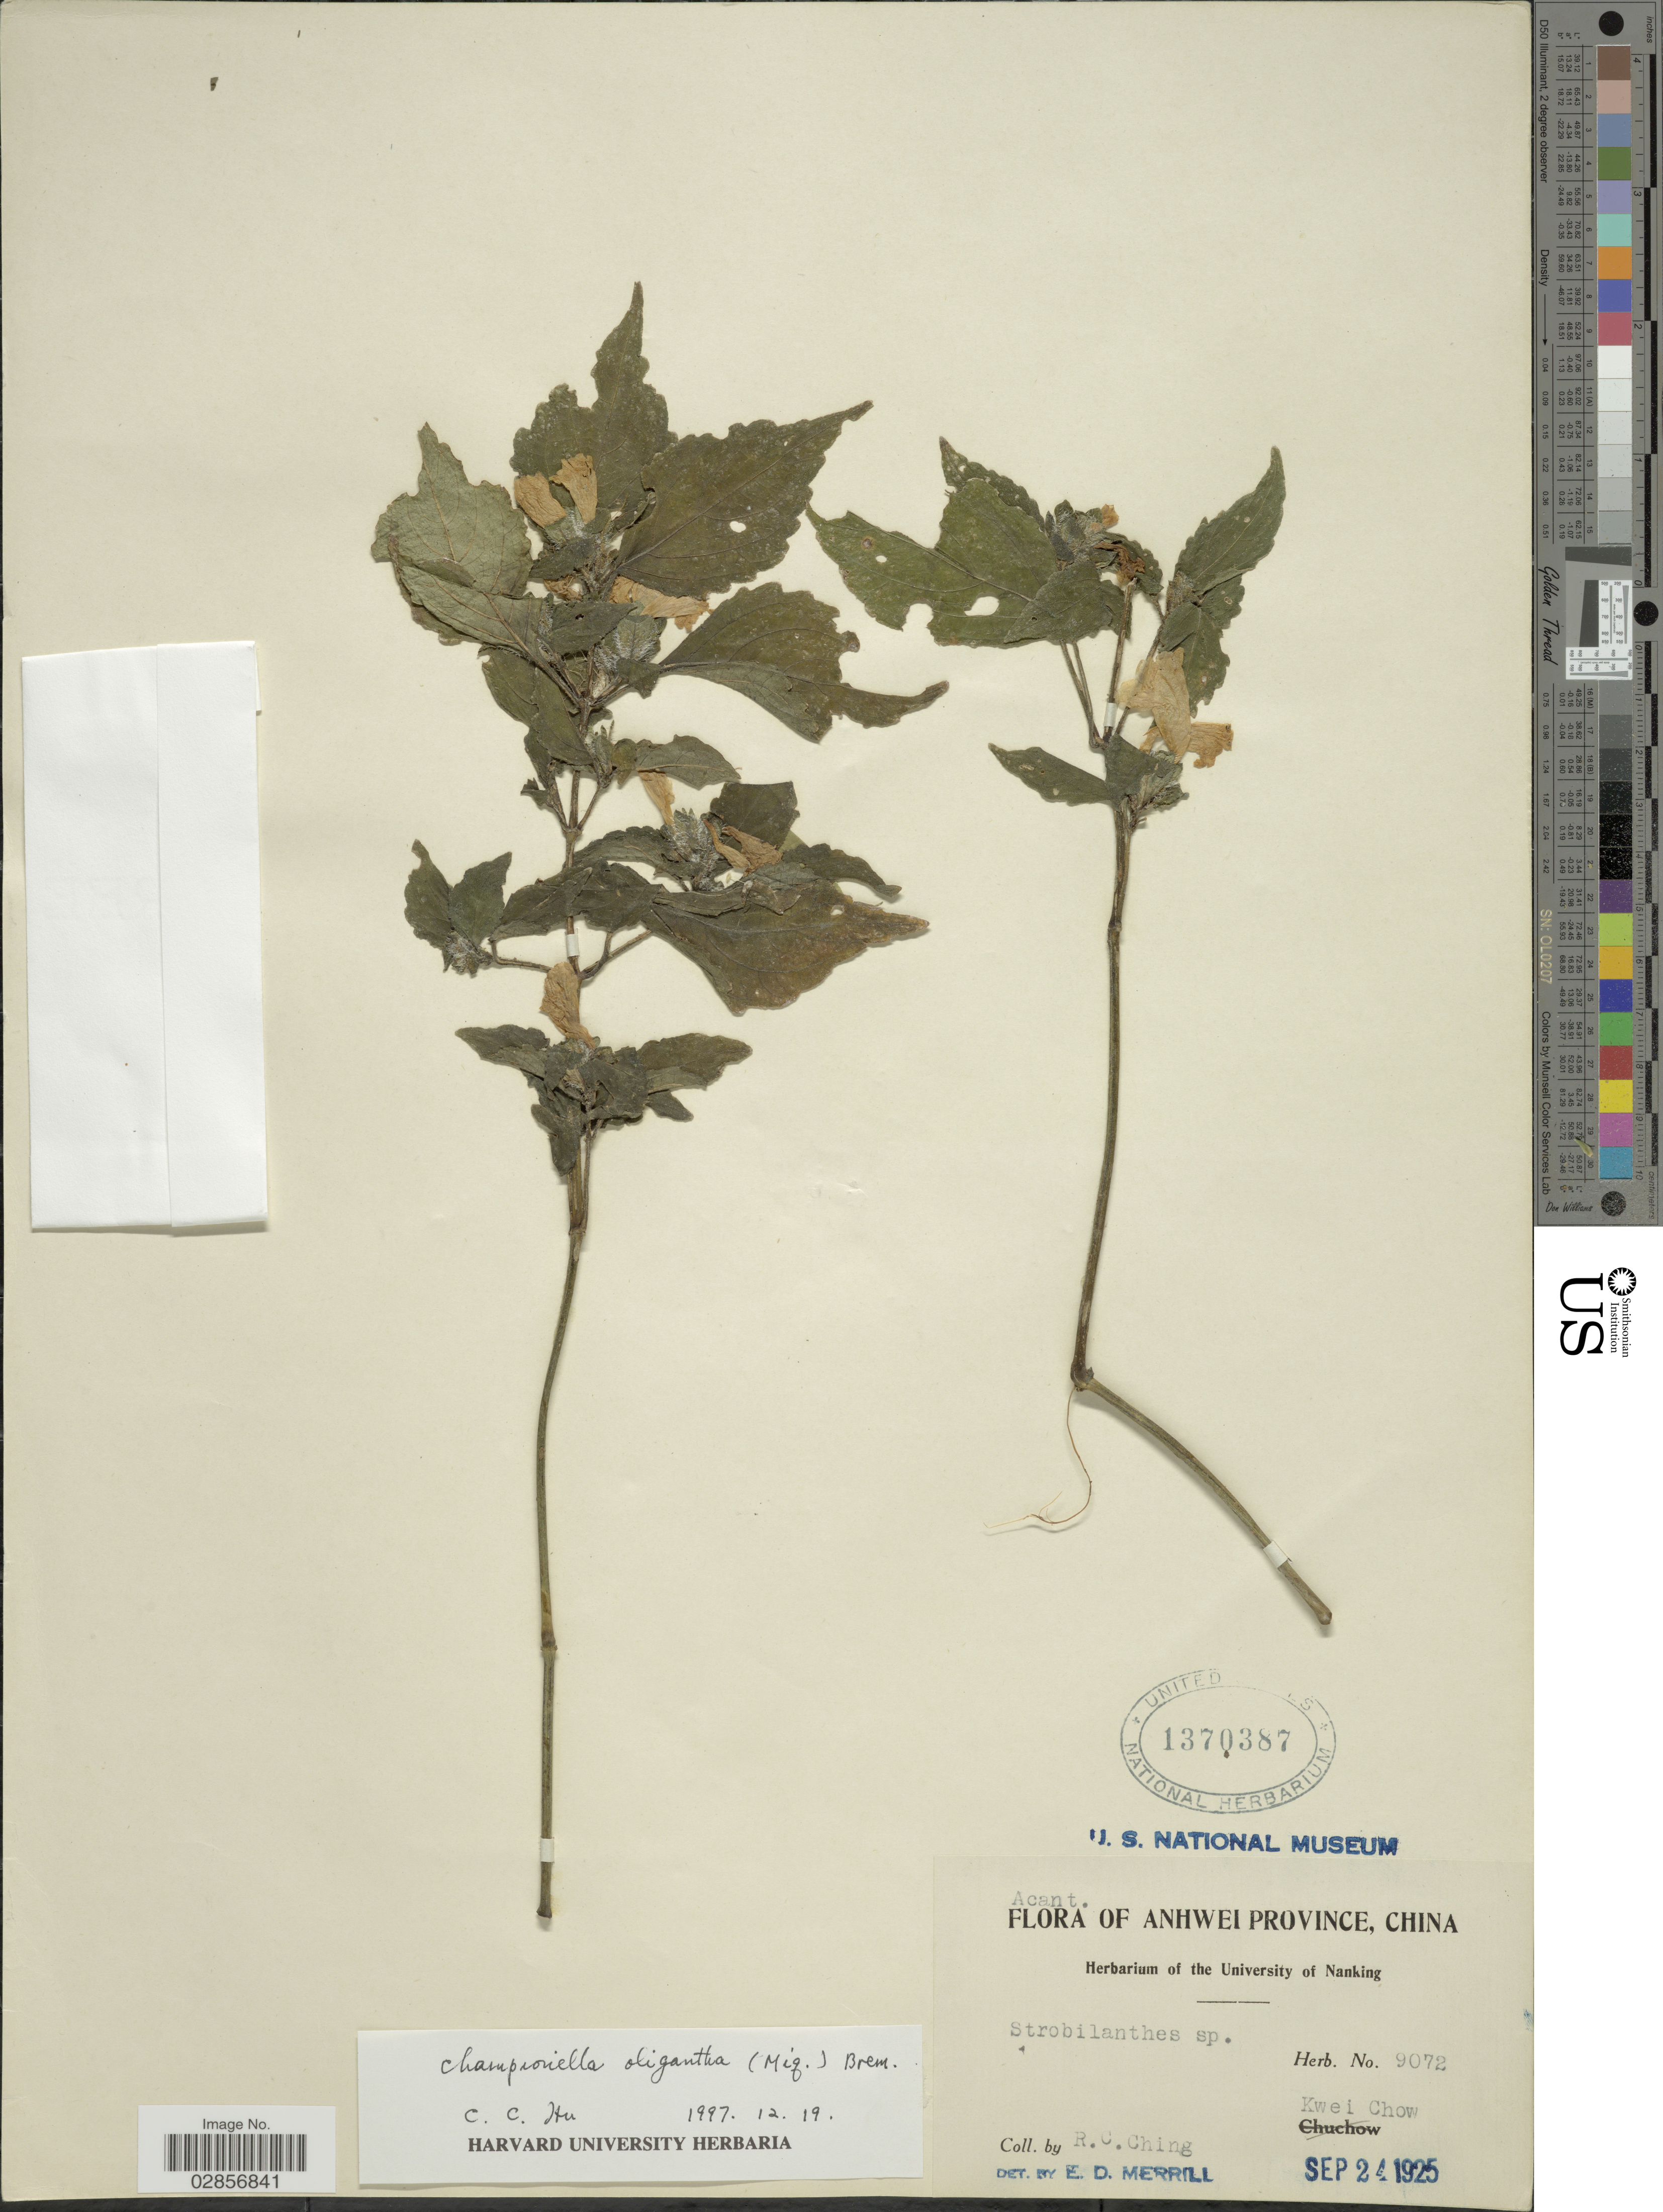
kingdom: Plantae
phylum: Tracheophyta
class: Magnoliopsida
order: Lamiales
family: Acanthaceae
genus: Championella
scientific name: Championella oligantha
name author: (Miq.) Bremek.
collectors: R. C. Ching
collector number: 9072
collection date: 1925-09-24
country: China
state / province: Anhui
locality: Anhwei Province. Kwei Chow.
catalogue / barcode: US 1370387